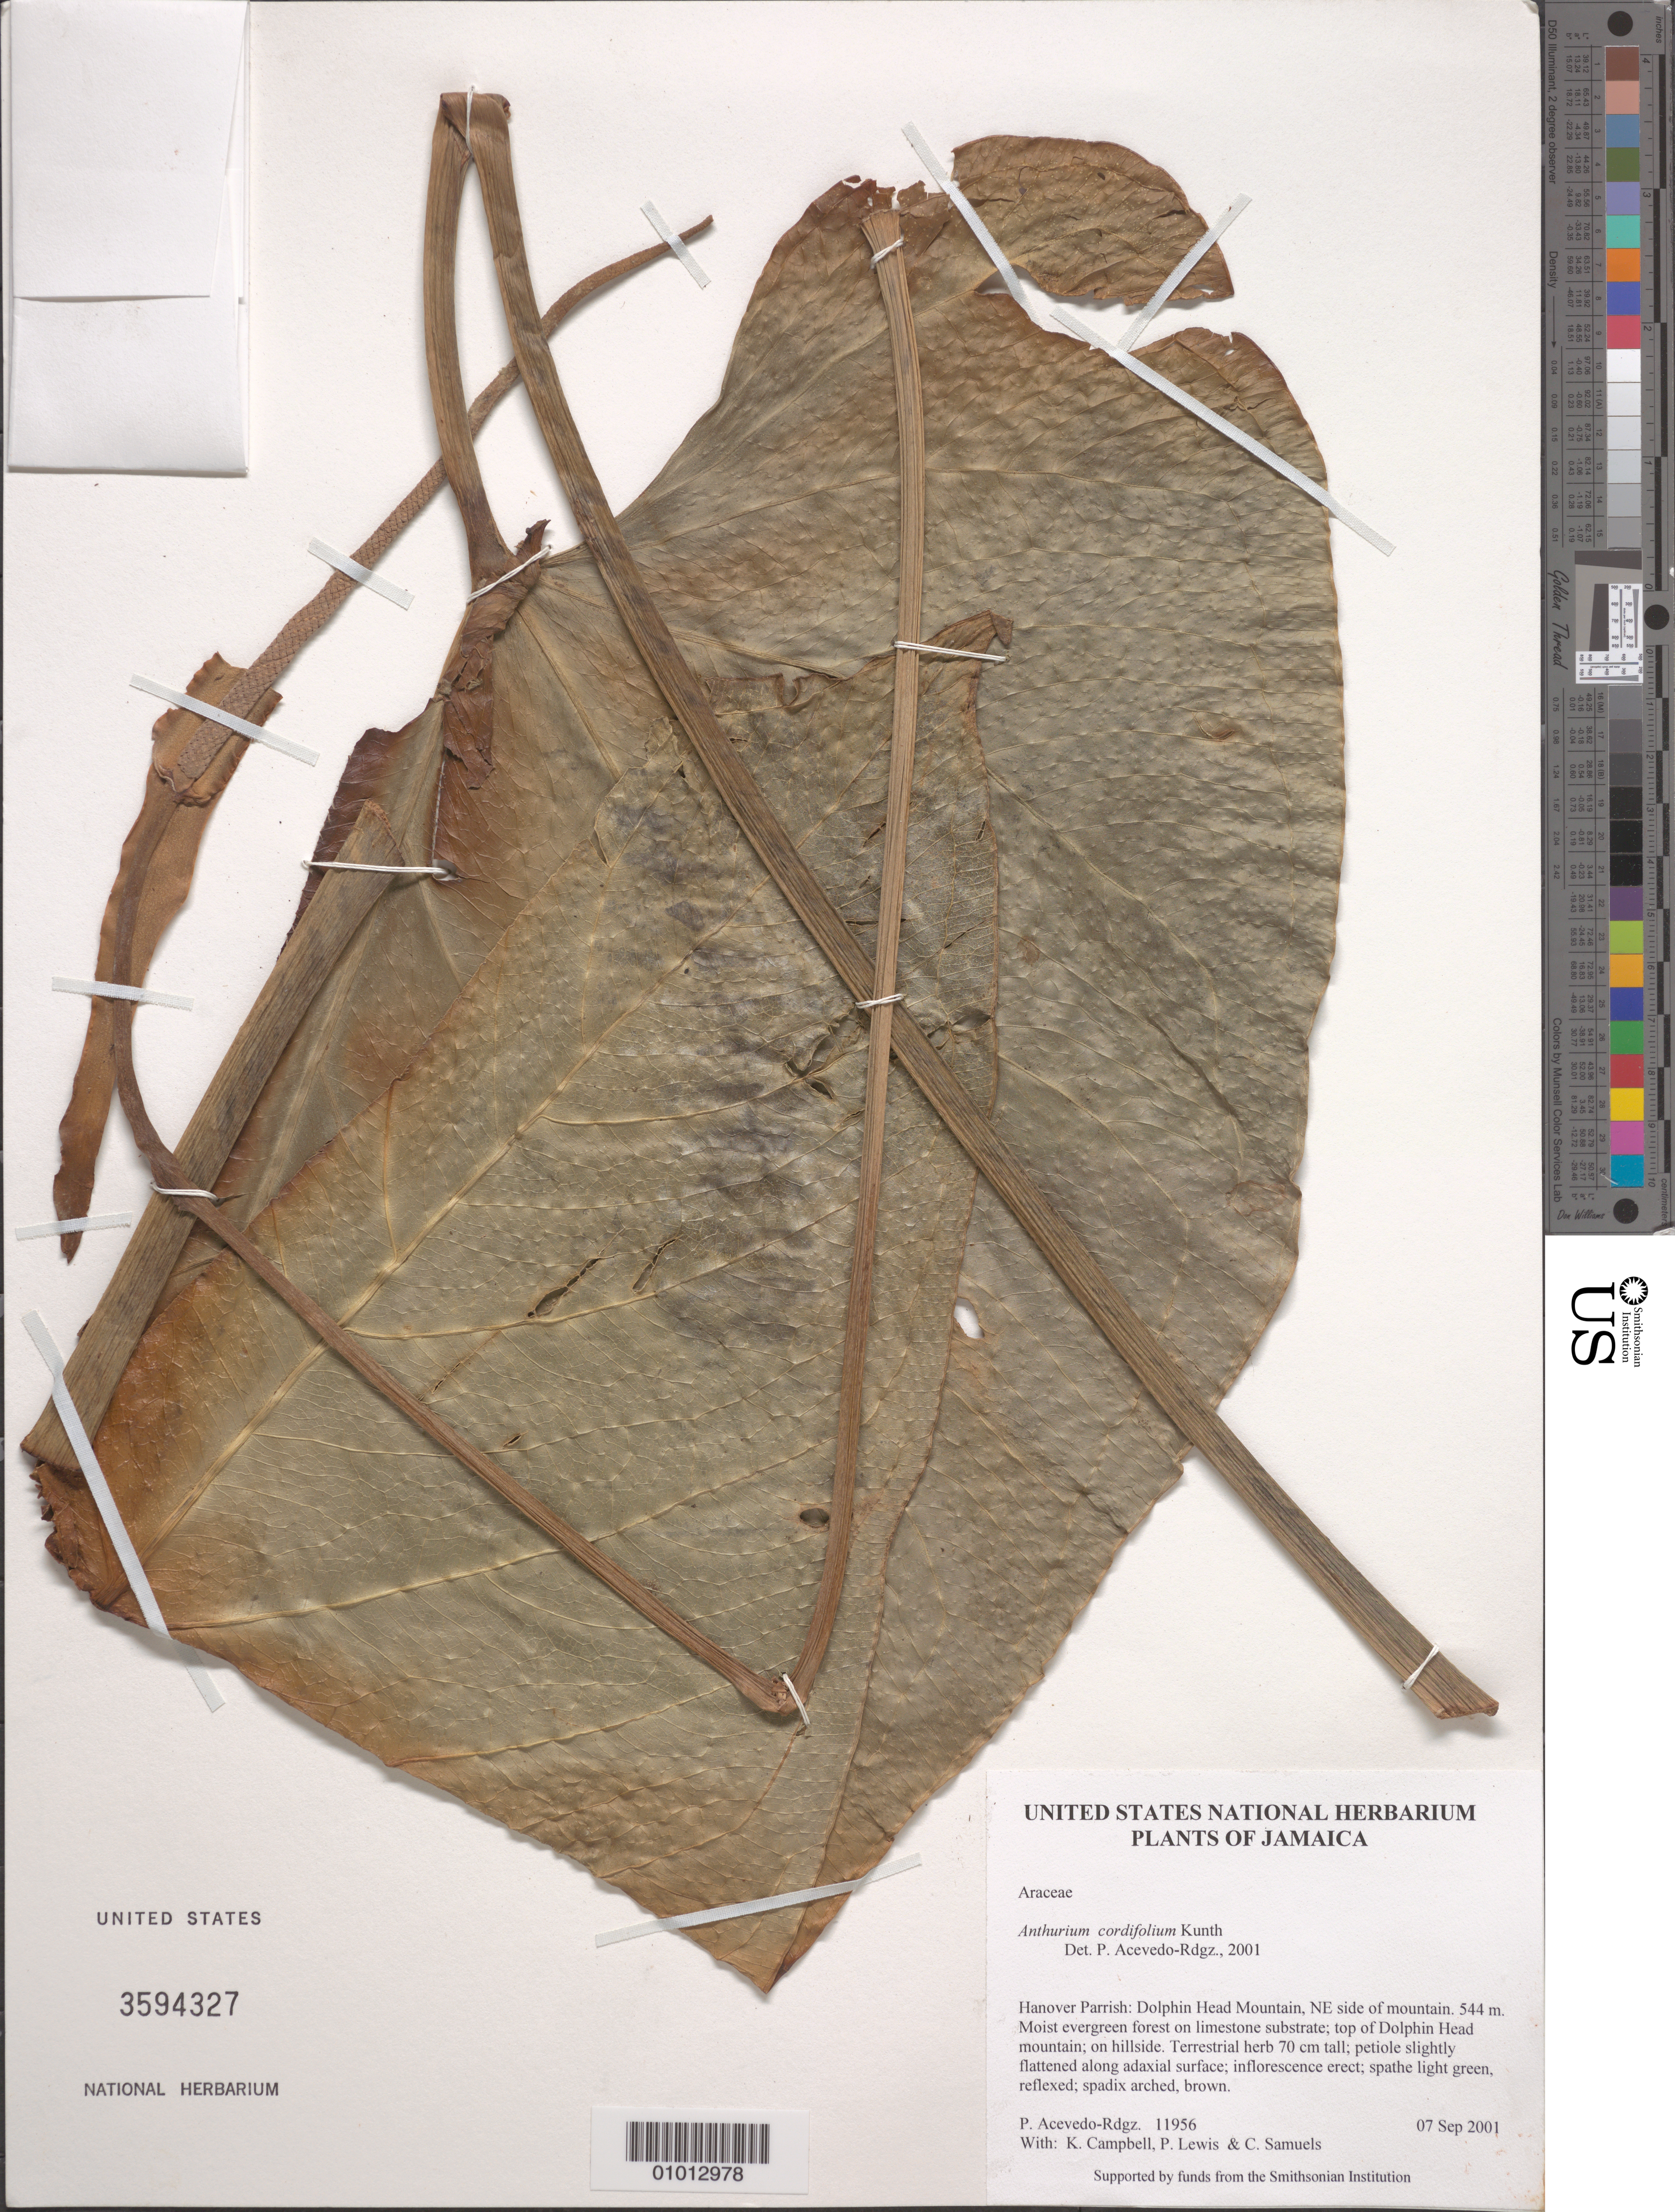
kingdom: Plantae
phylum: Tracheophyta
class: Liliopsida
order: Alismatales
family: Araceae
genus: Anthurium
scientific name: Anthurium cordifolium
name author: Kunth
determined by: Acevedo-Rodríguez, P., (BOT), Smithsonian Institution - National Museum of Natural History (UNITED STATES)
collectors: P. Acevedo-Rodr., K. Campbell, P. Lewis & C. Samuels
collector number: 11956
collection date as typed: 07 Sep 2001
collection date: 2001-09-07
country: Jamaica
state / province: Hanover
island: Jamaica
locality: Hanover Parrish: Dolphin Head Mountain, NE side of mountain.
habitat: Moist evergreen forest on limestone substrate; top of Dolphin Head mountain; on hillside.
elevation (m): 544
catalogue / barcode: US 3594327